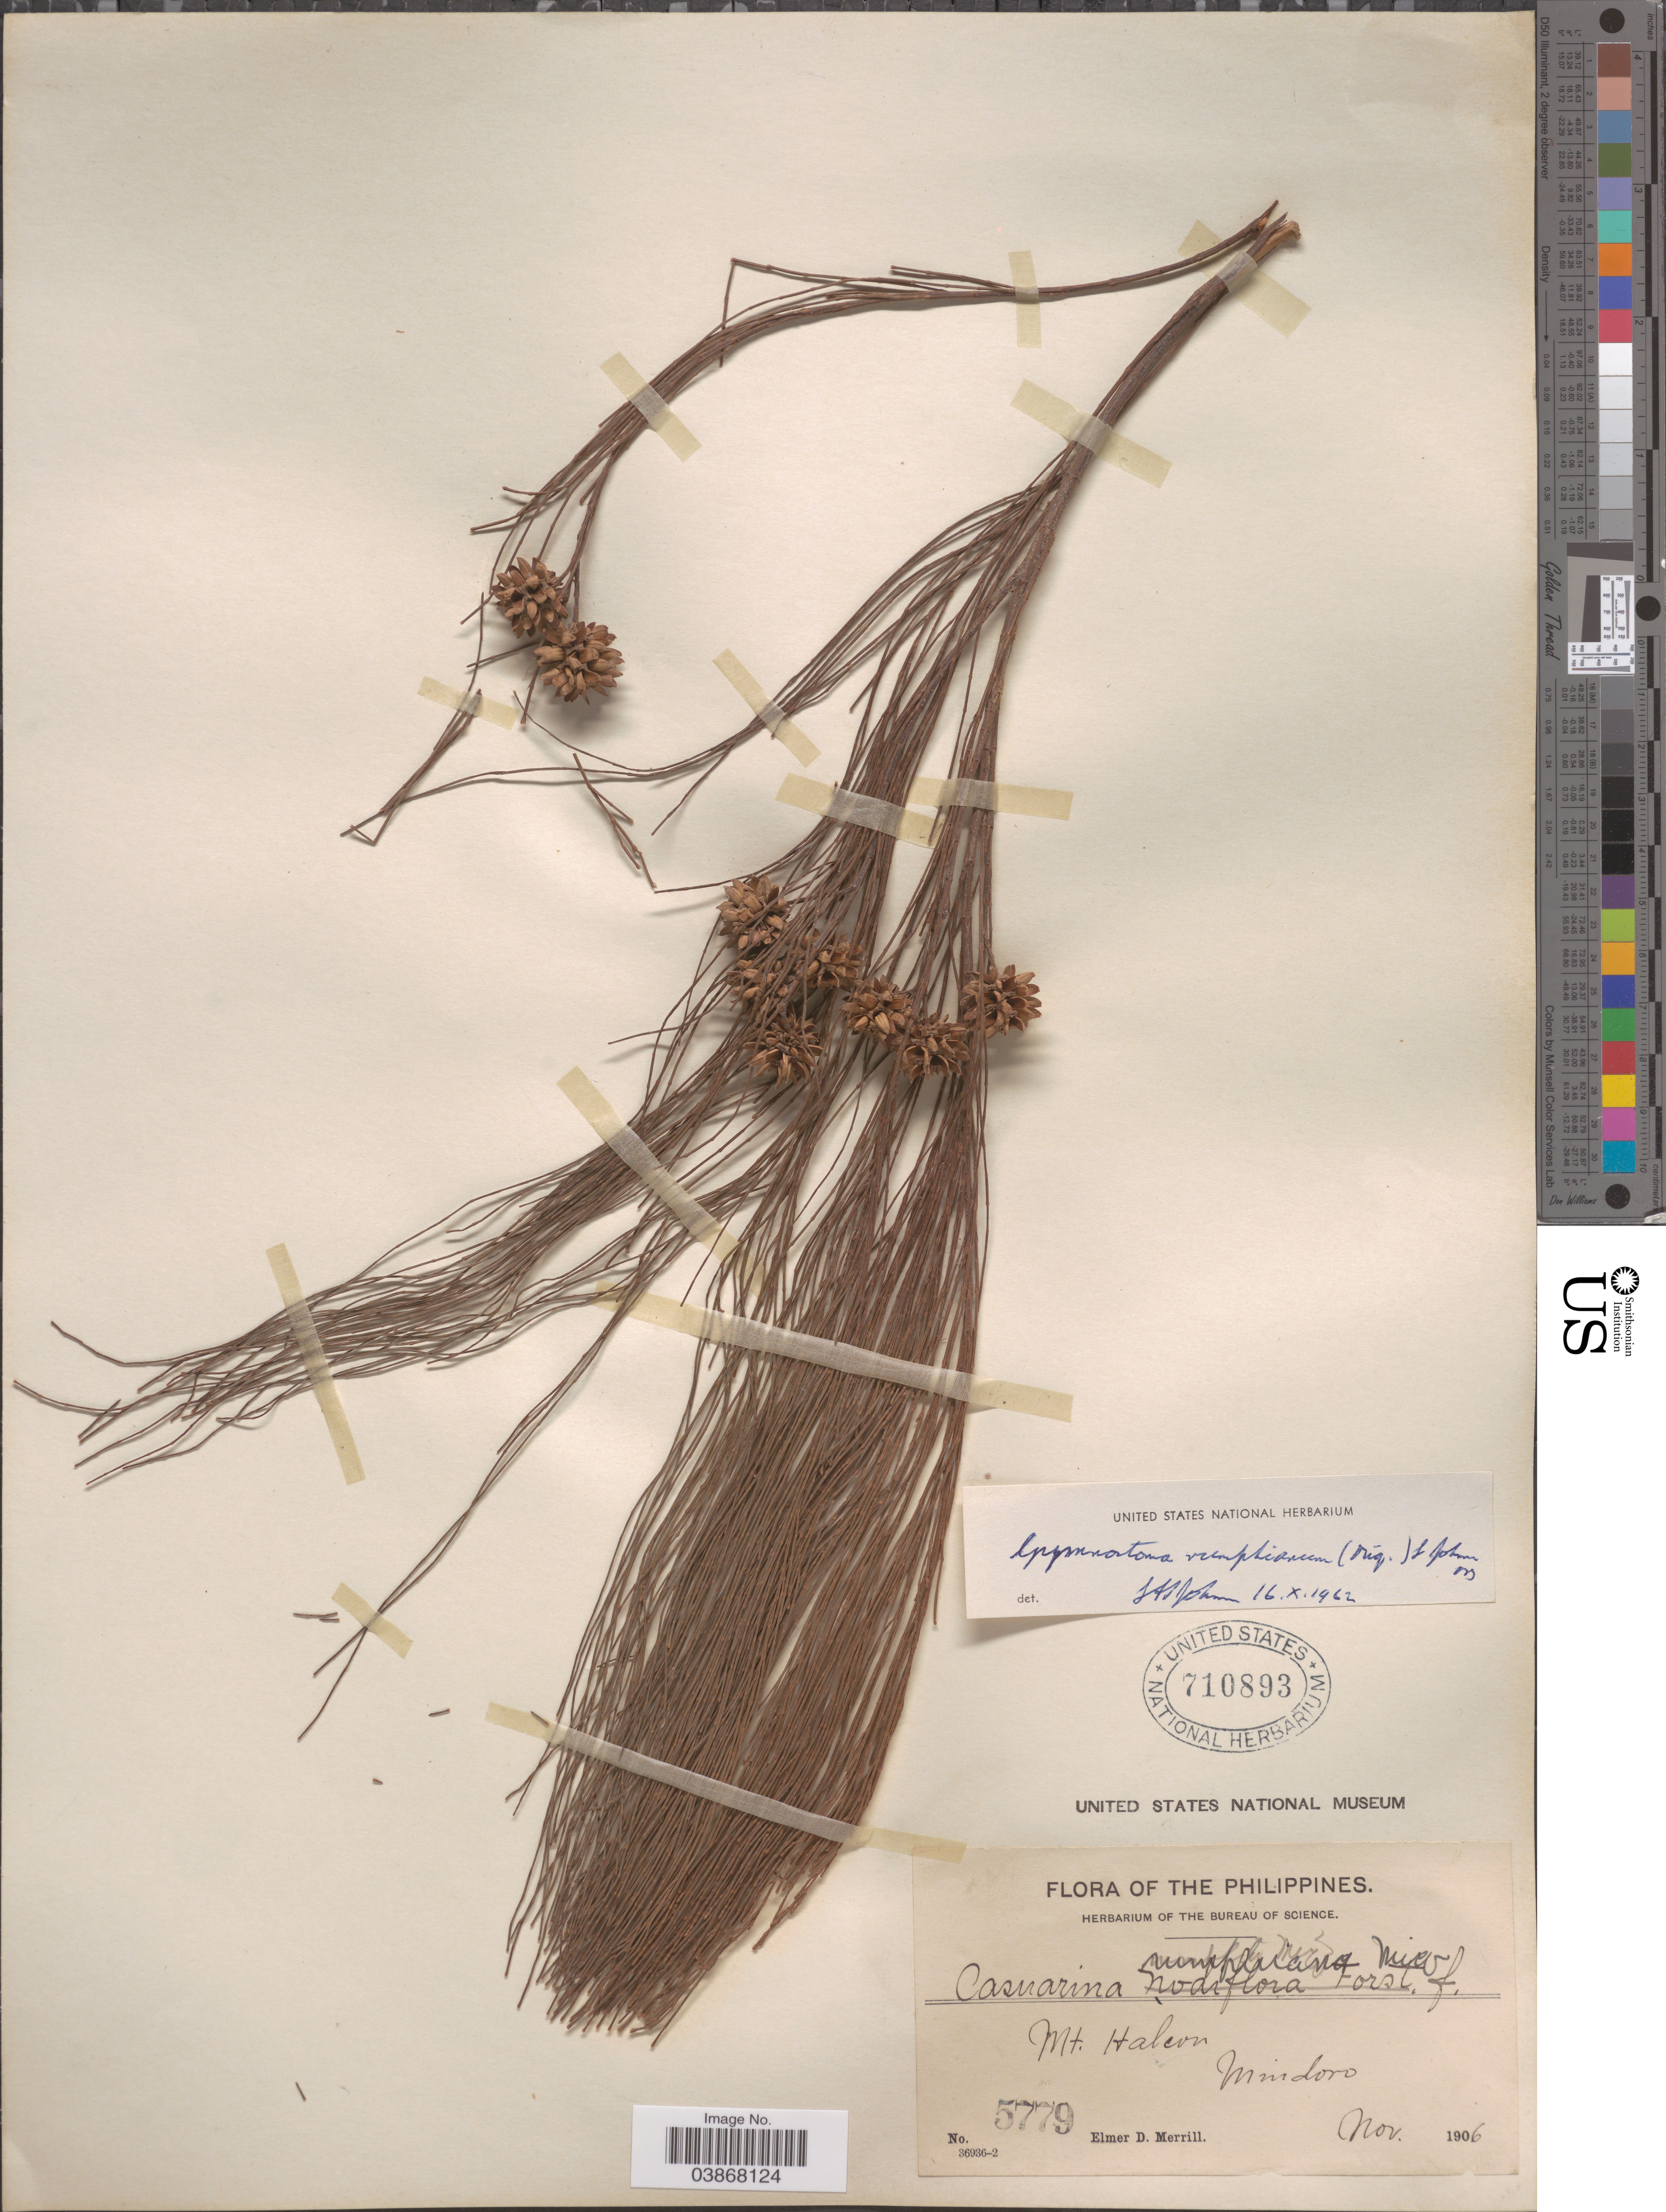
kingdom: Plantae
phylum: Tracheophyta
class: Magnoliopsida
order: Fagales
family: Casuarinaceae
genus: Gymnostoma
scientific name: Gymnostoma rumphianum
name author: (Miq.) L.A.S. Johnson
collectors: E. D. Merrill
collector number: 5779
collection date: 1906-11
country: Philippines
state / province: Mimaropa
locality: Mt. Halcon, Mindoro.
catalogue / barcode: US 710893